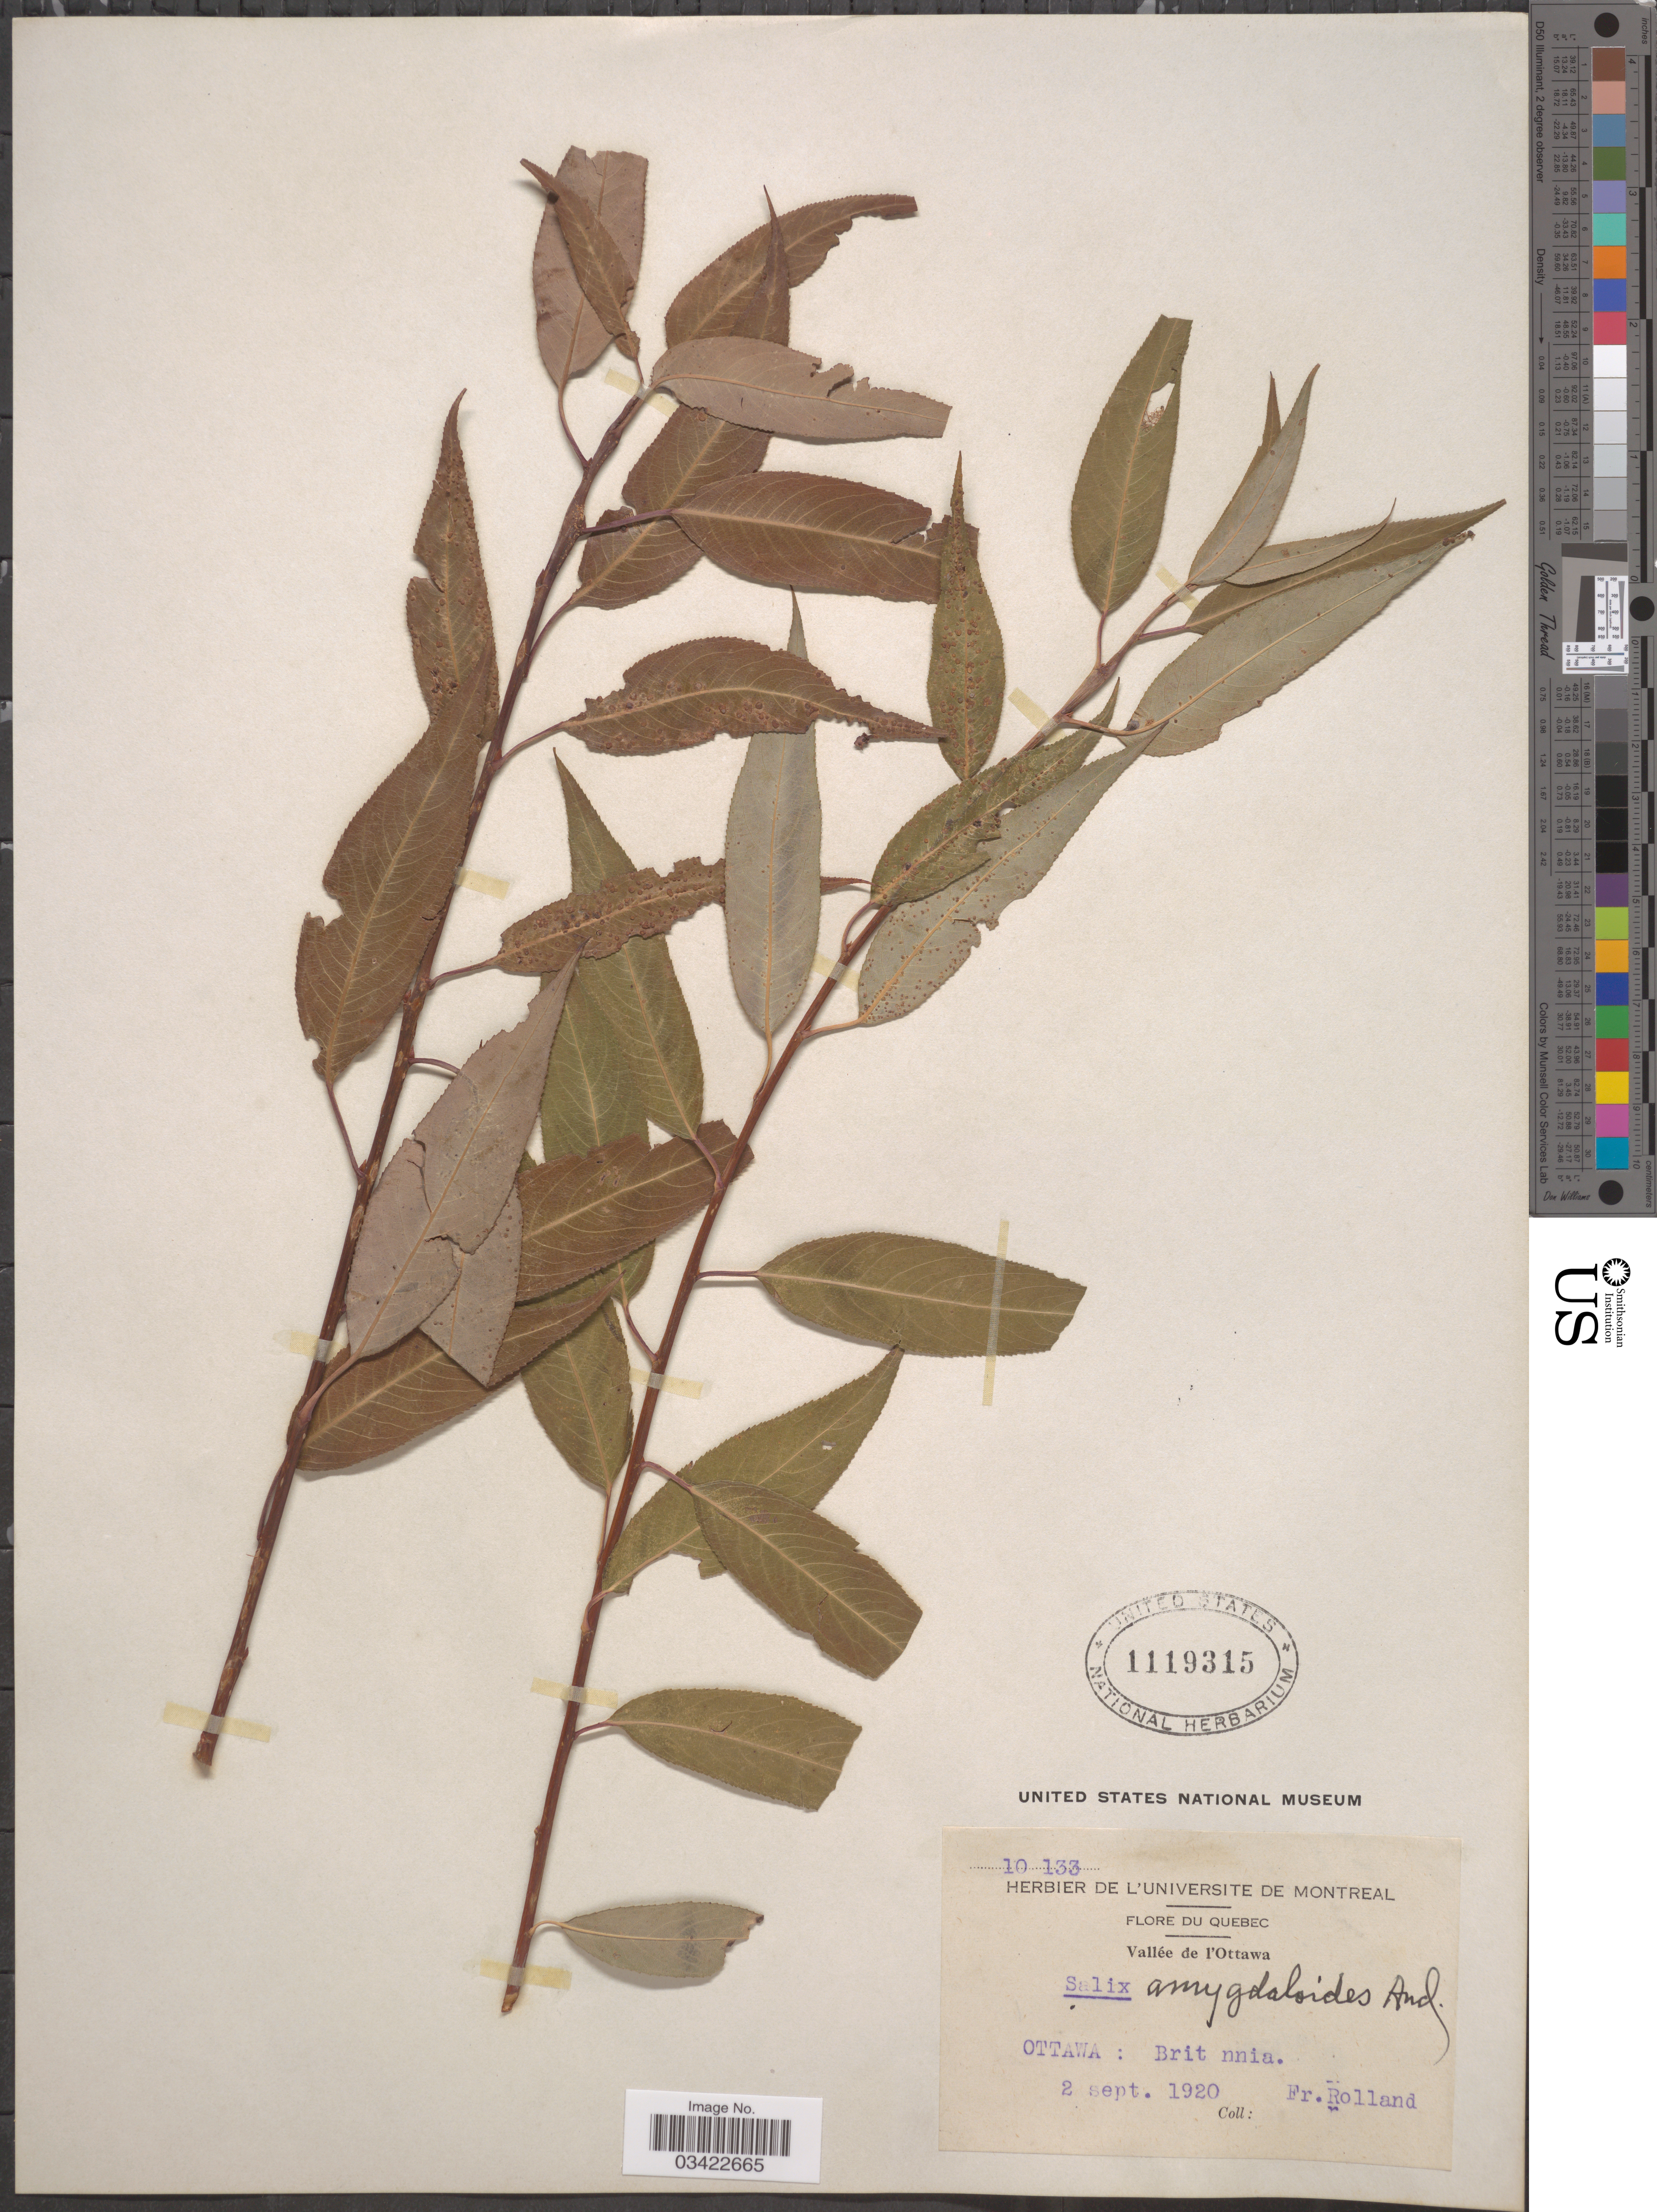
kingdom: Plantae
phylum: Tracheophyta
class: Magnoliopsida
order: Malpighiales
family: Salicaceae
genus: Salix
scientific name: Salix amygdaloides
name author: Andersson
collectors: F. Rolland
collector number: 10133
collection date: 1920-09-02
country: Canada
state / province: Quebec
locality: Vallée de l'Ottawa. Ottawa: Brit nnia.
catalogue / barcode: US 1119315